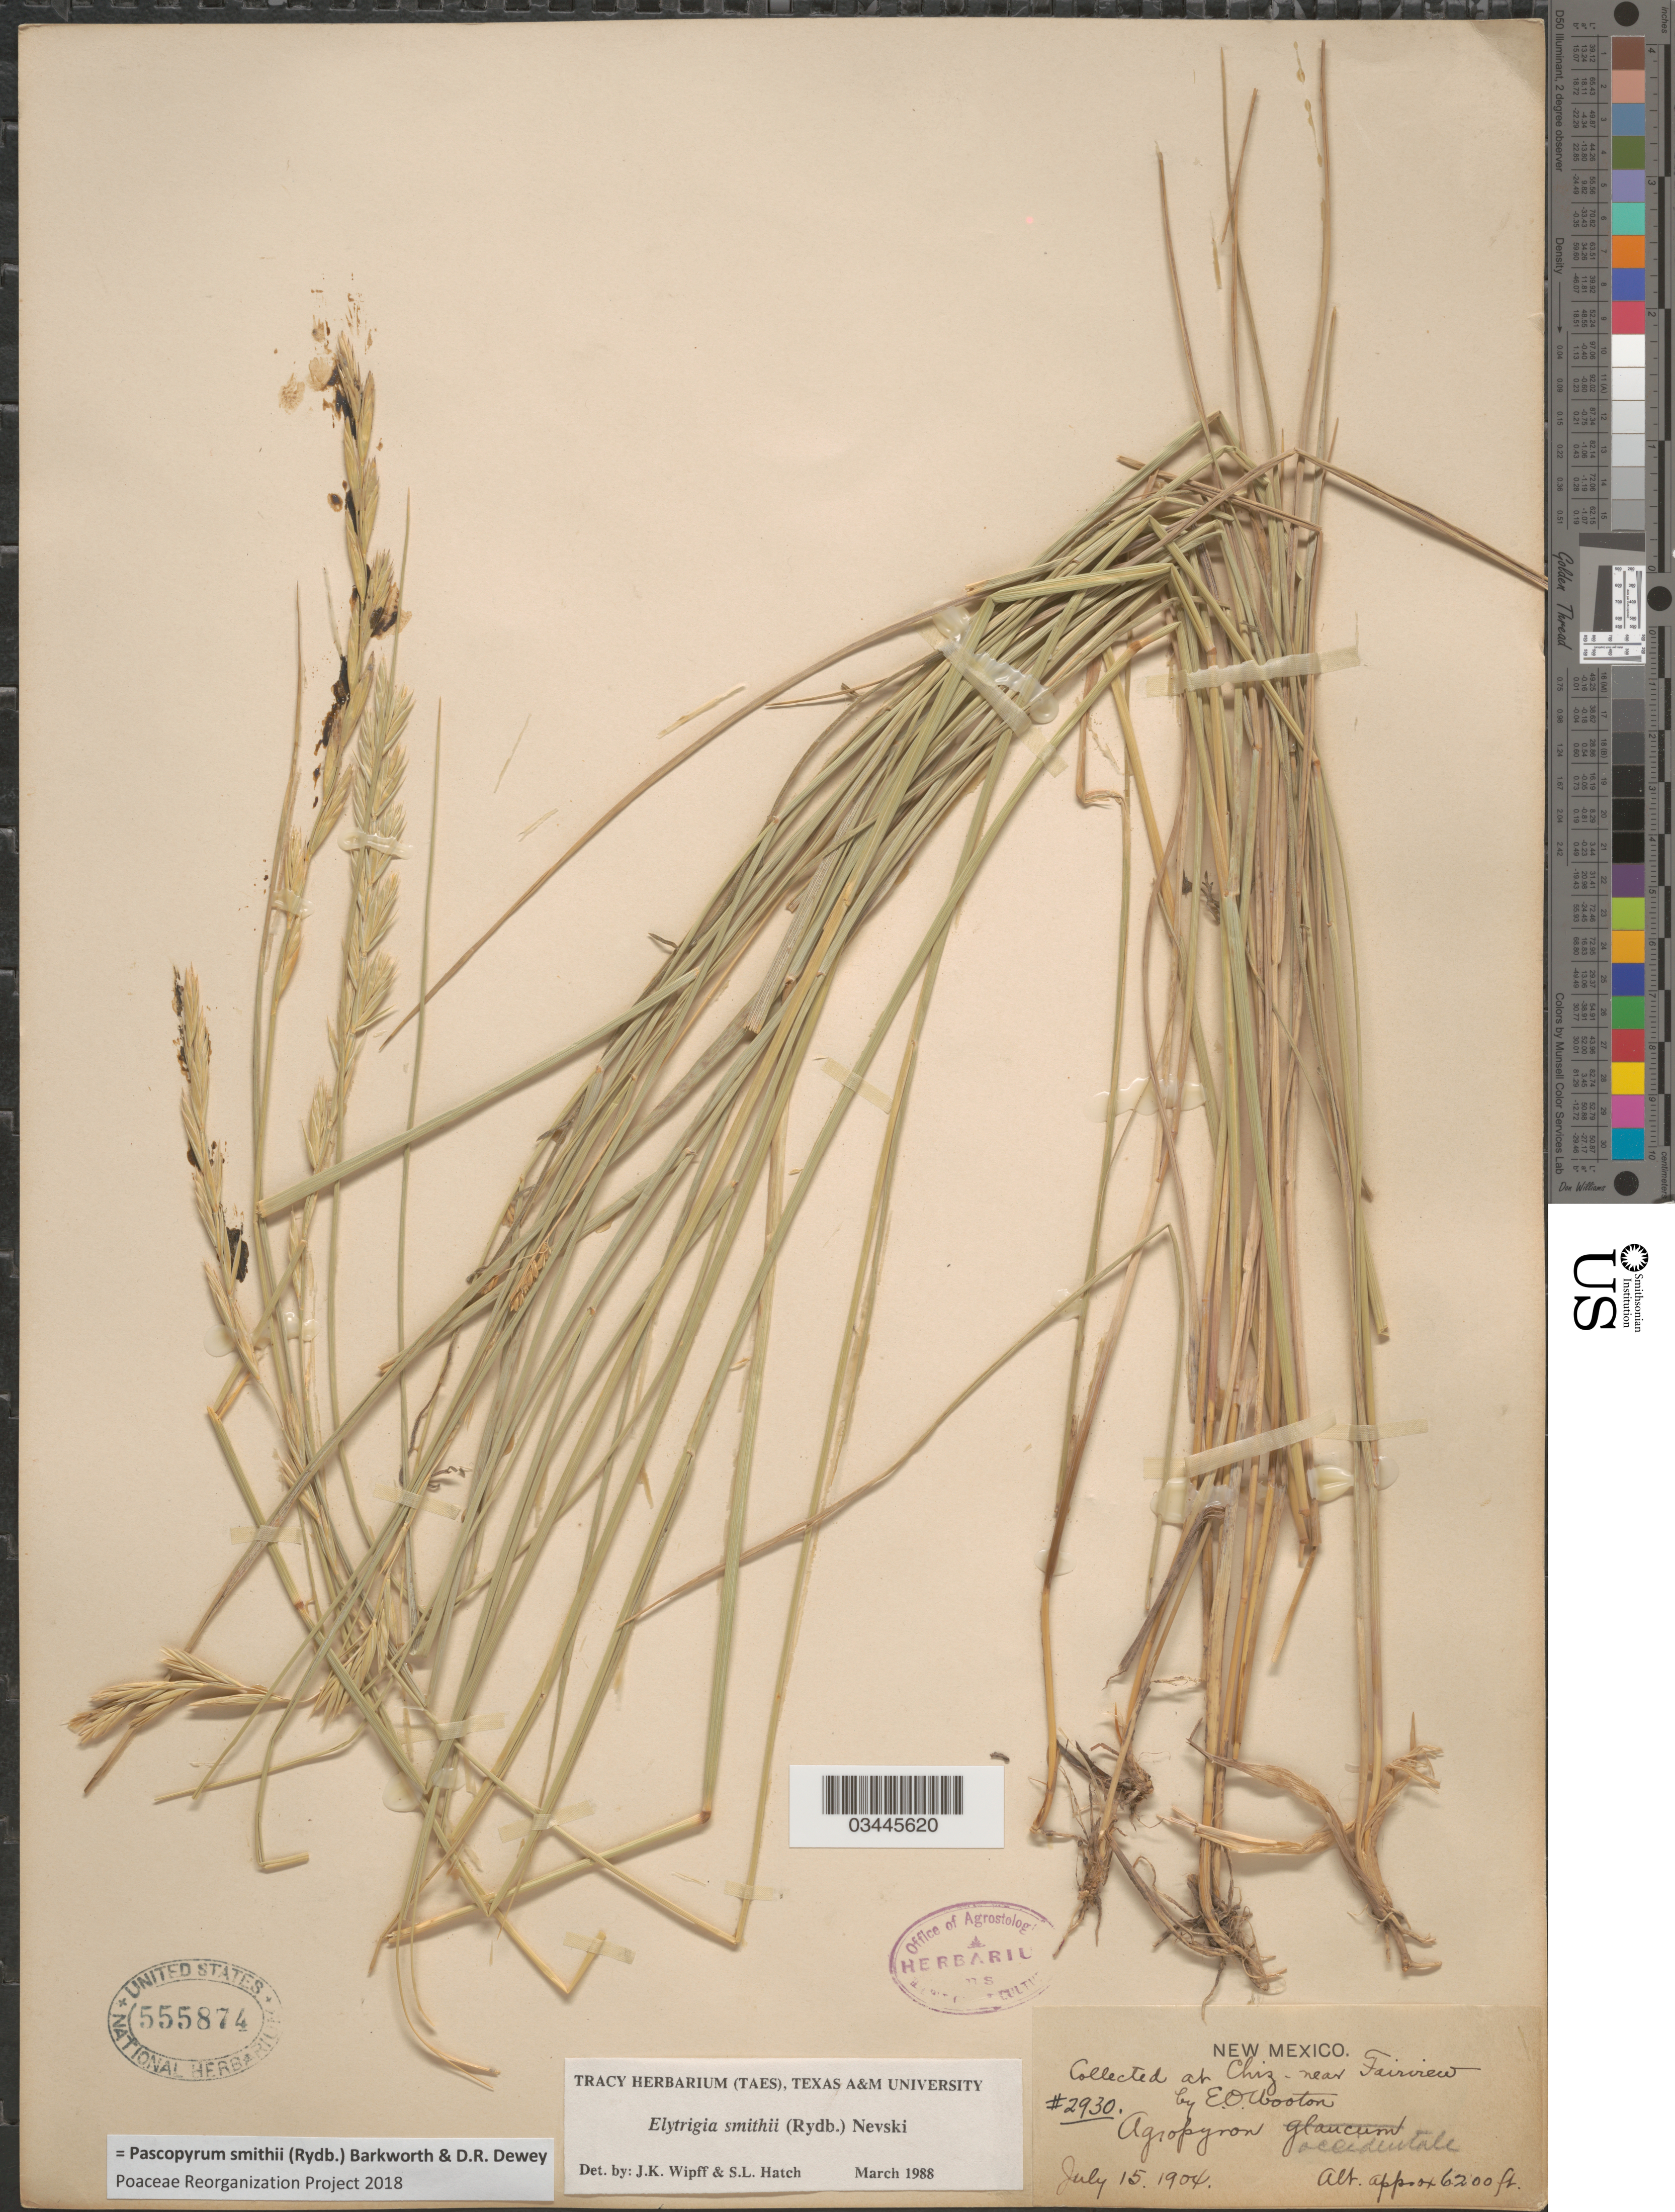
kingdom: Plantae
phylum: Tracheophyta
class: Liliopsida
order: Poales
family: Poaceae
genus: Pascopyrum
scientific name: Pascopyrum smithii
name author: (Rydb.) Barkworth & Dewey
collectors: E. O. Wooton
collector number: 2930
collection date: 1904-07-15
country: United States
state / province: New Mexico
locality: At Chiz. Near Fairview.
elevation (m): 1890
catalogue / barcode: US 555874